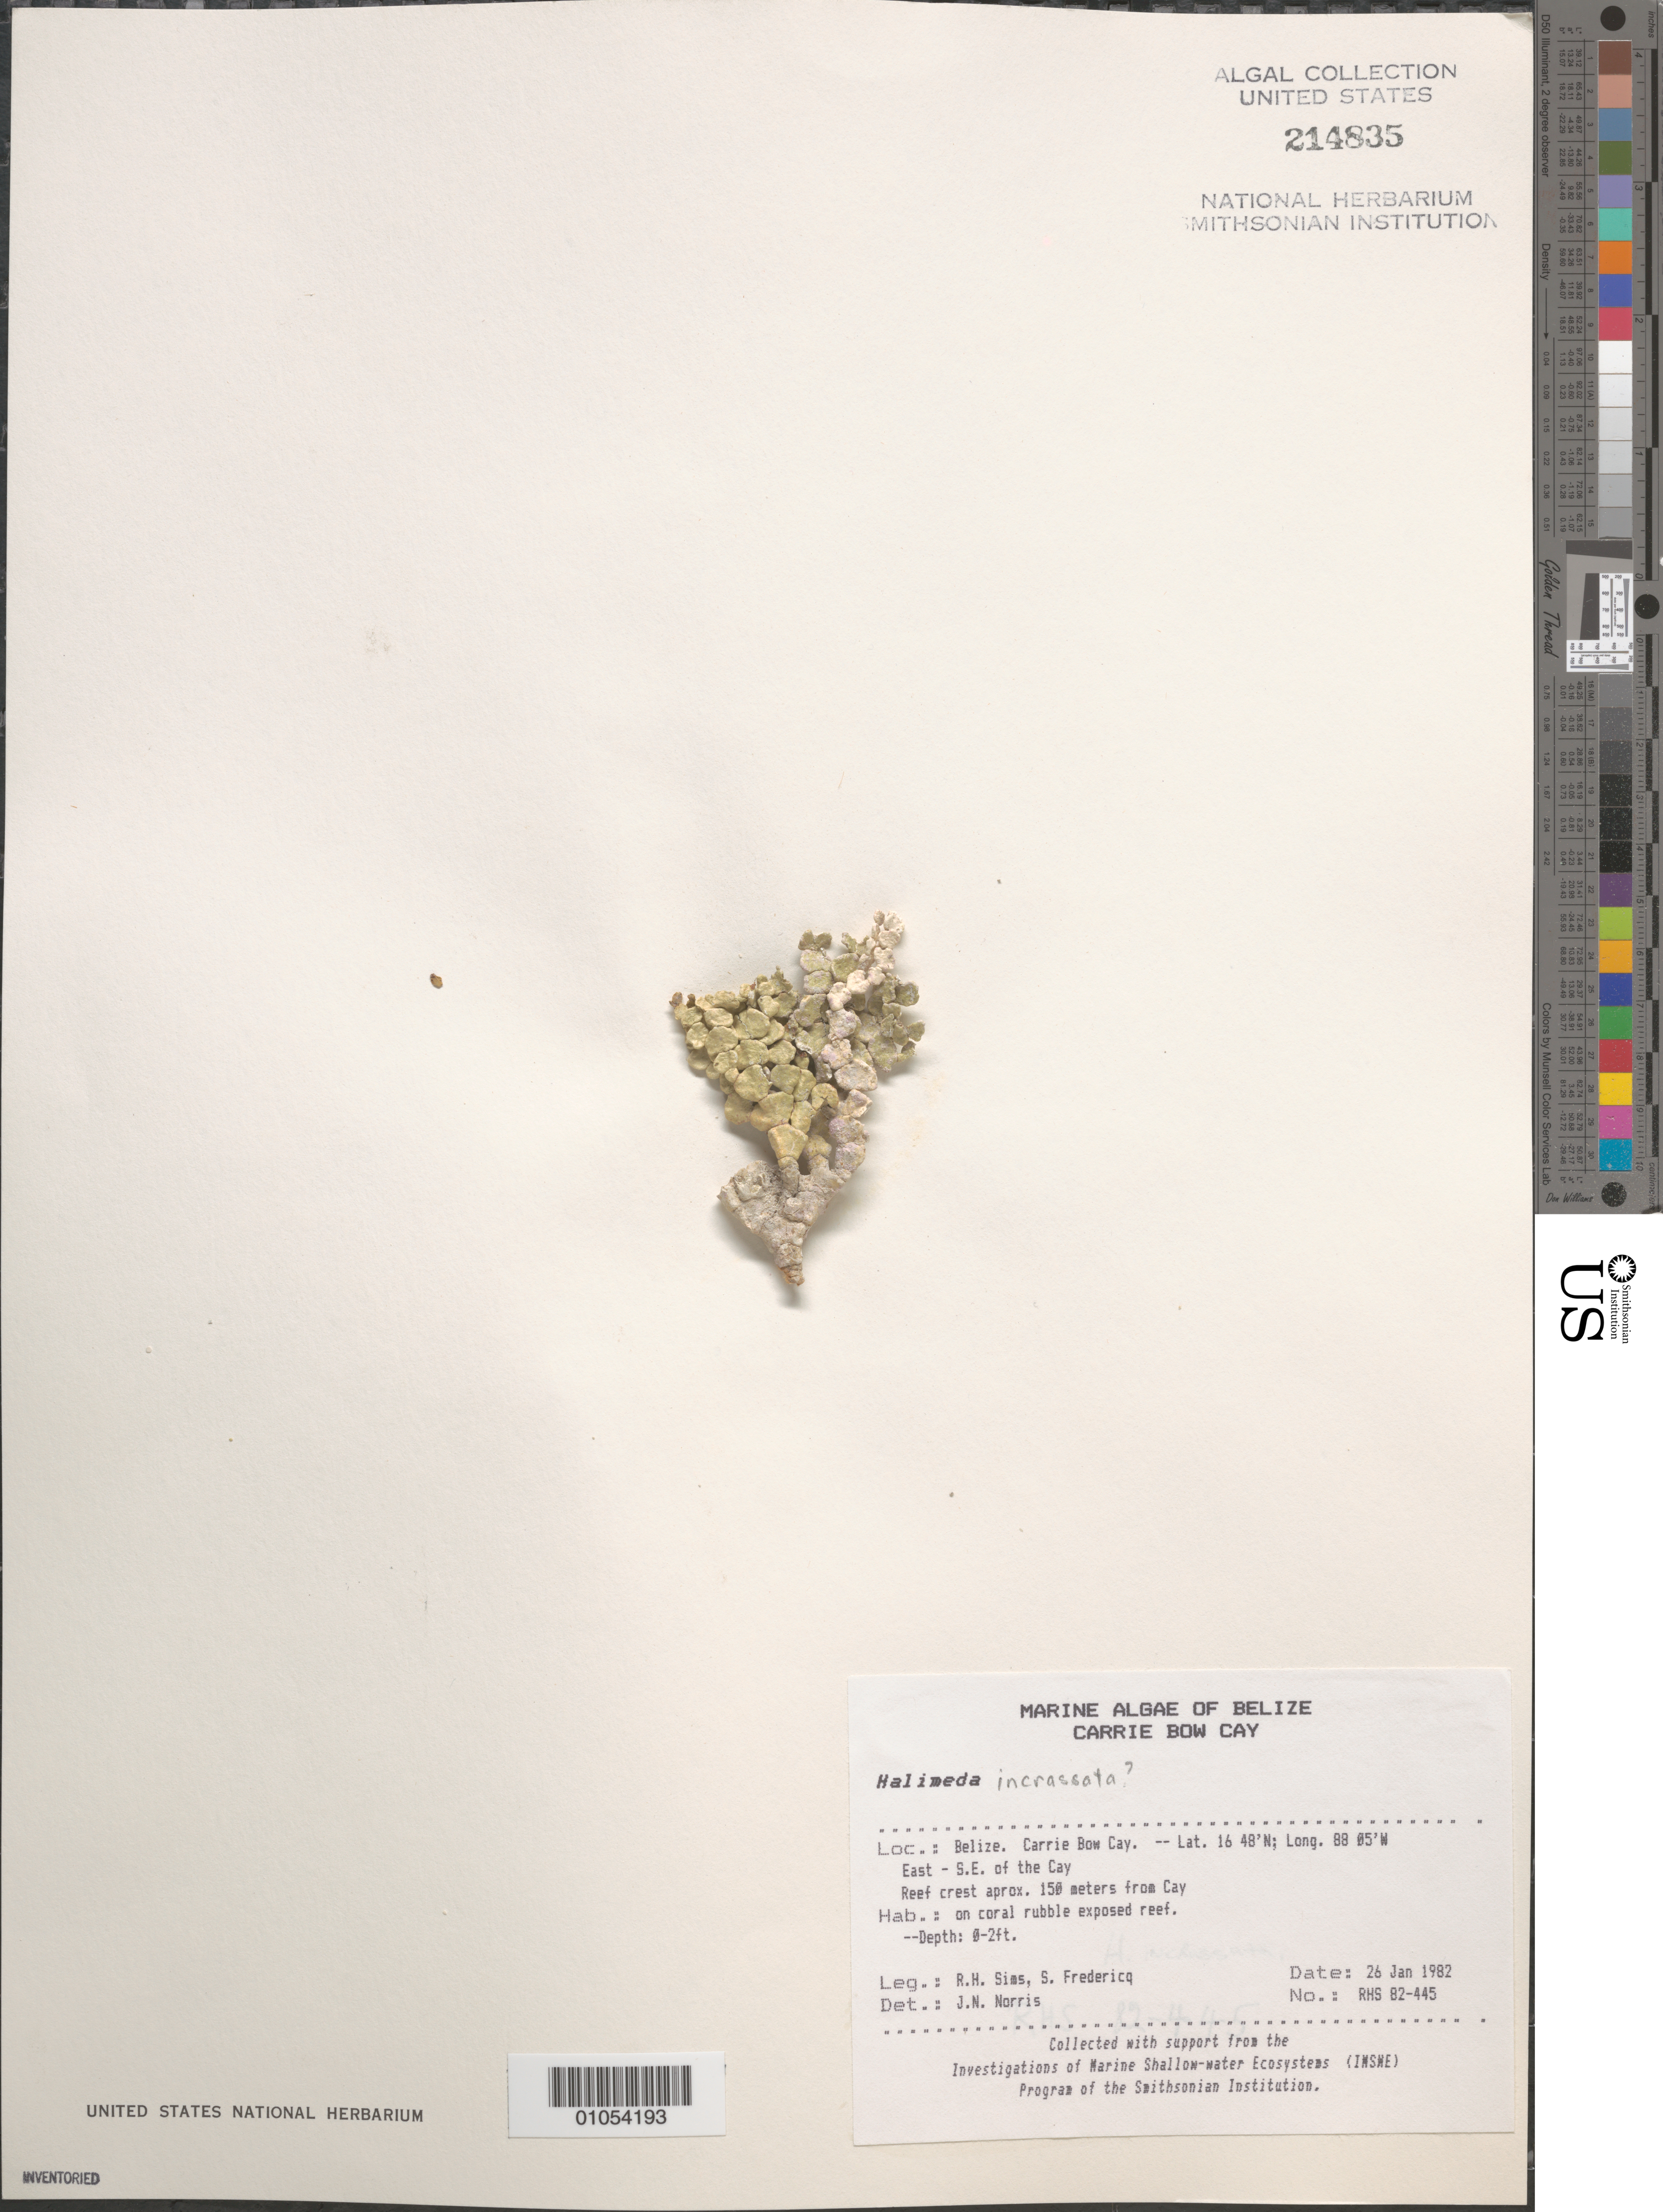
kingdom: Plantae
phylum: Chlorophyta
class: Ulvophyceae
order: Bryopsidales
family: Halimedaceae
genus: Halimeda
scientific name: Halimeda incrassata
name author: (J. Ellis) J.V.Lamouroux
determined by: Norris, James N.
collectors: R. H. Sims & S. Fredericq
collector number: RHS 82-445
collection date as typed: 26 Jan 1982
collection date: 1982-01-26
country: Belize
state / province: Stann Creek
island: Carrie Bow Cay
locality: East southeast of the cay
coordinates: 16 48'N, 88 05'W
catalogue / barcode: US 214835